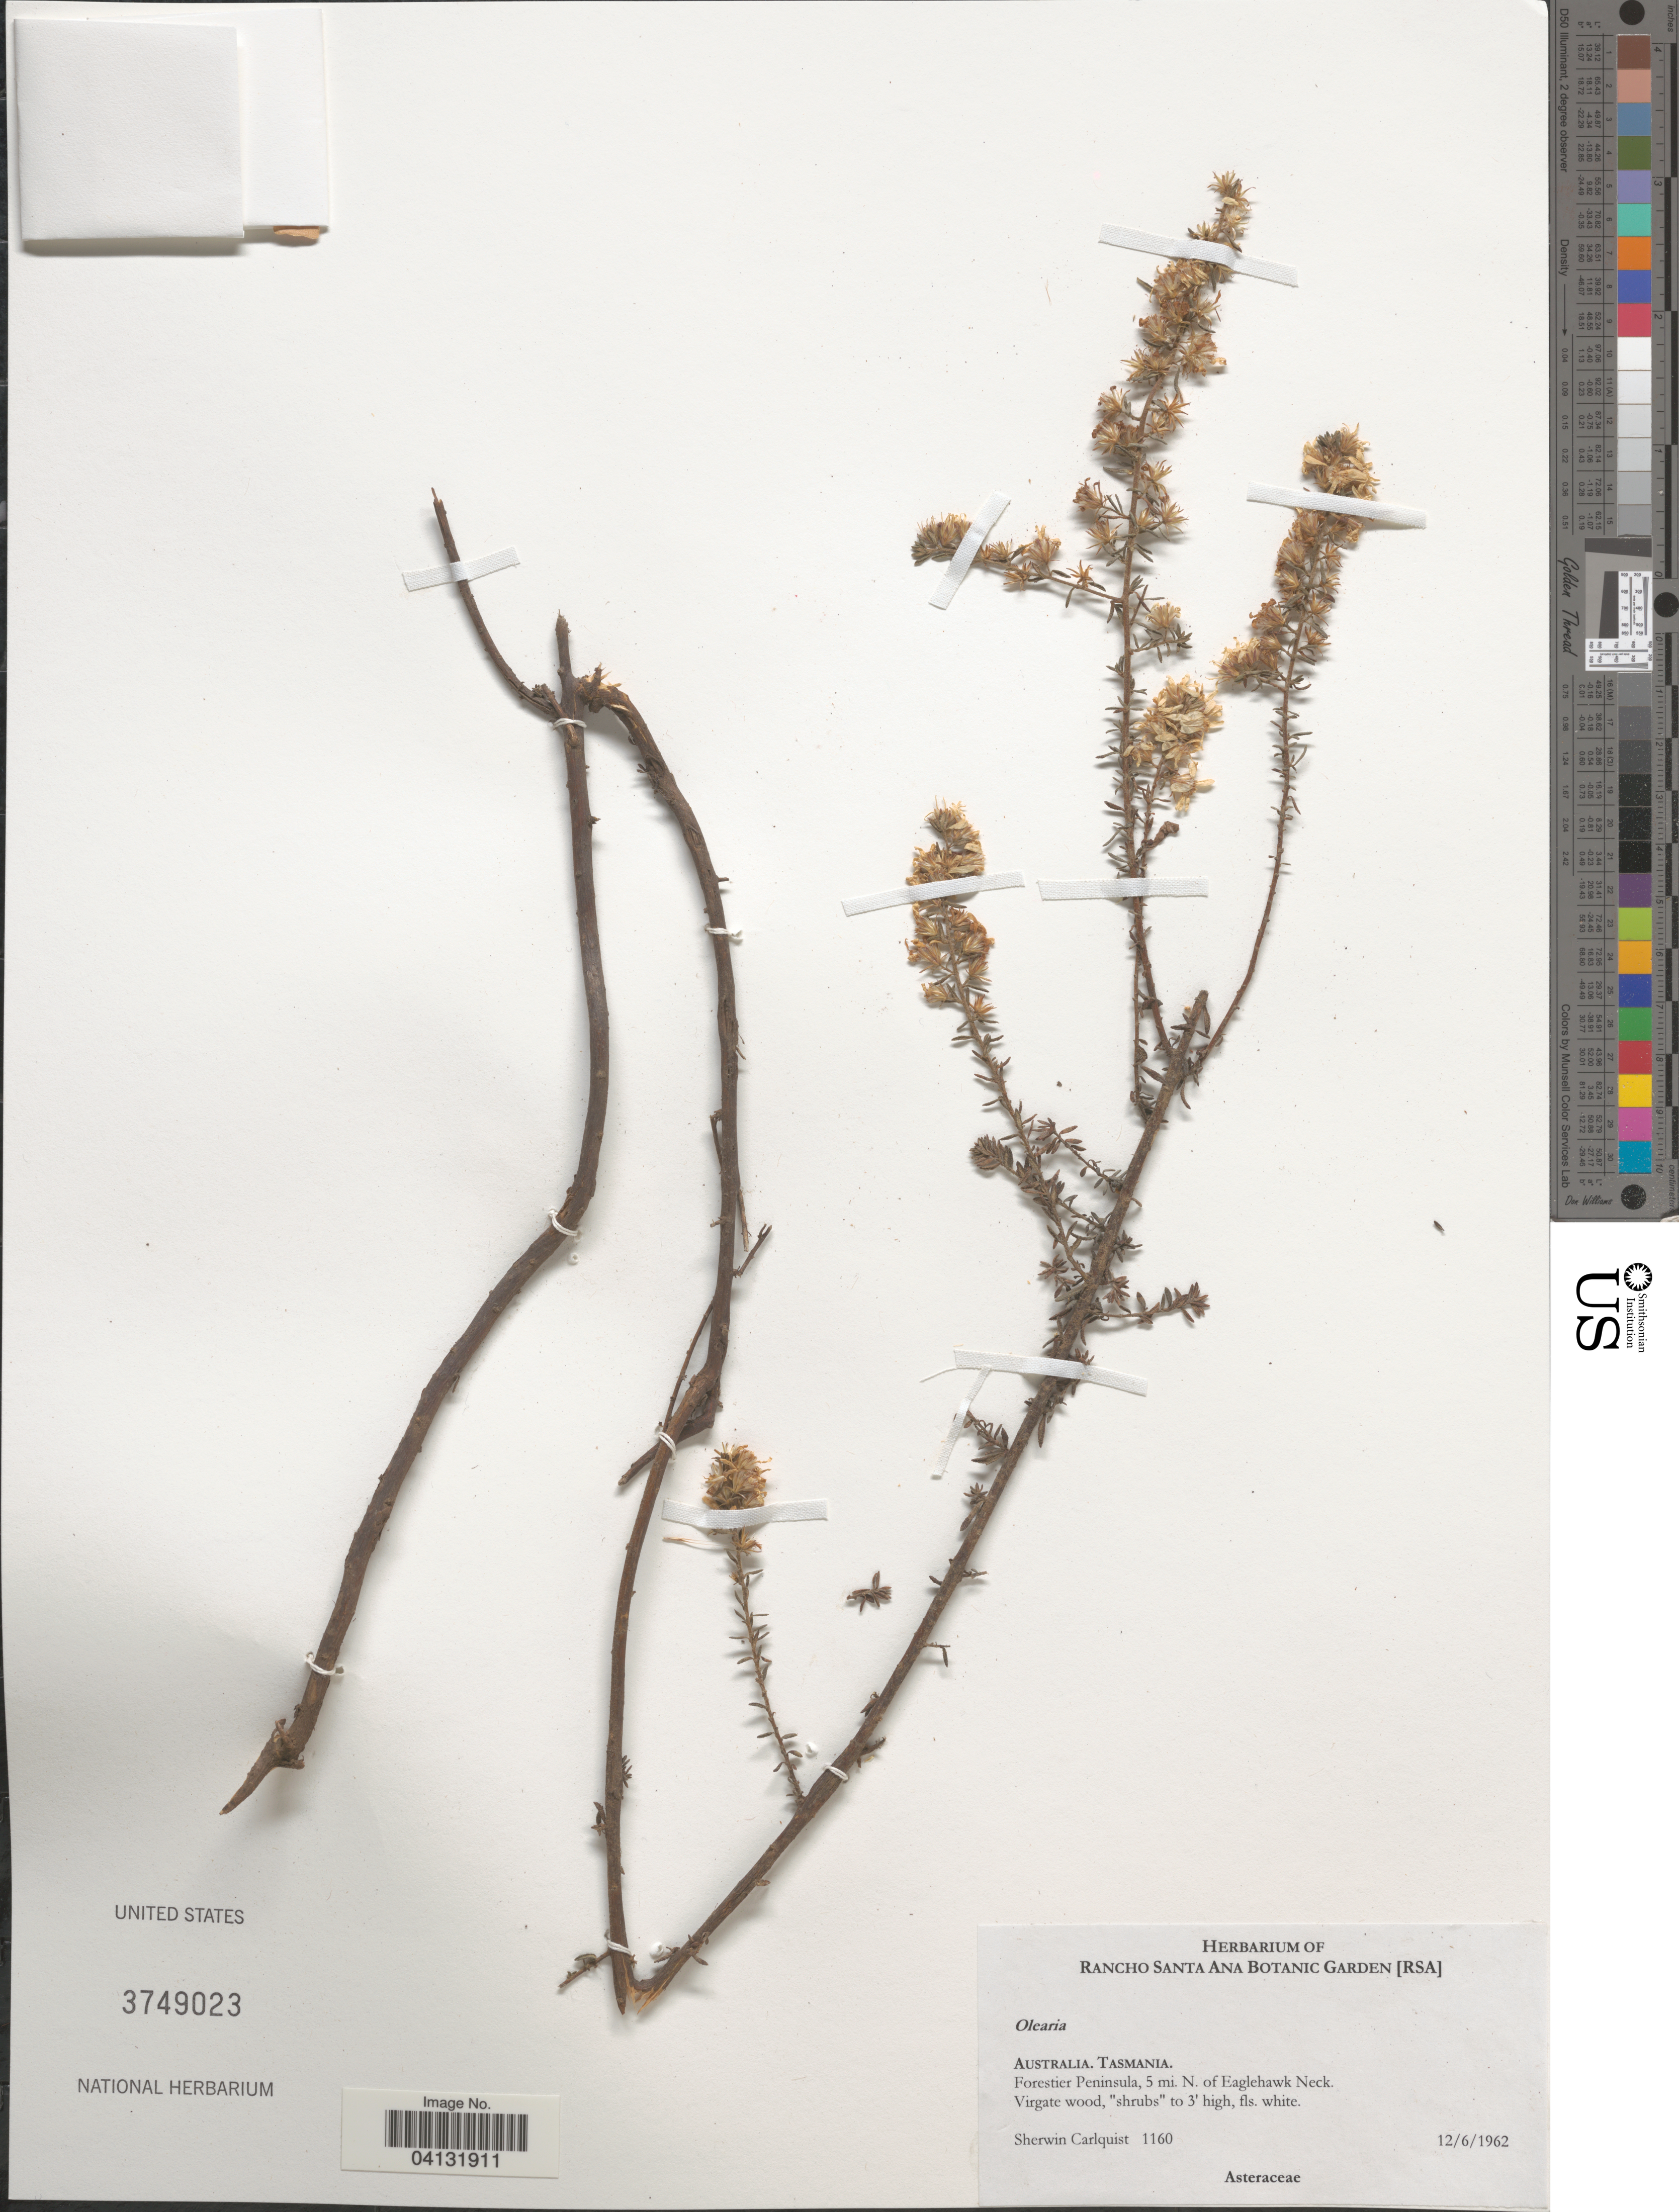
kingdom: Plantae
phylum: Tracheophyta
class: Magnoliopsida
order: Asterales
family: Asteraceae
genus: Olearia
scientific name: Olearia sp.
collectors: S. Carlquist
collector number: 1160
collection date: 1962-12-06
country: Australia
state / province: Tasmania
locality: Forestier Peninsula, 5 mi. N. of Eaglehawk Neck.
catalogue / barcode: US 3749023